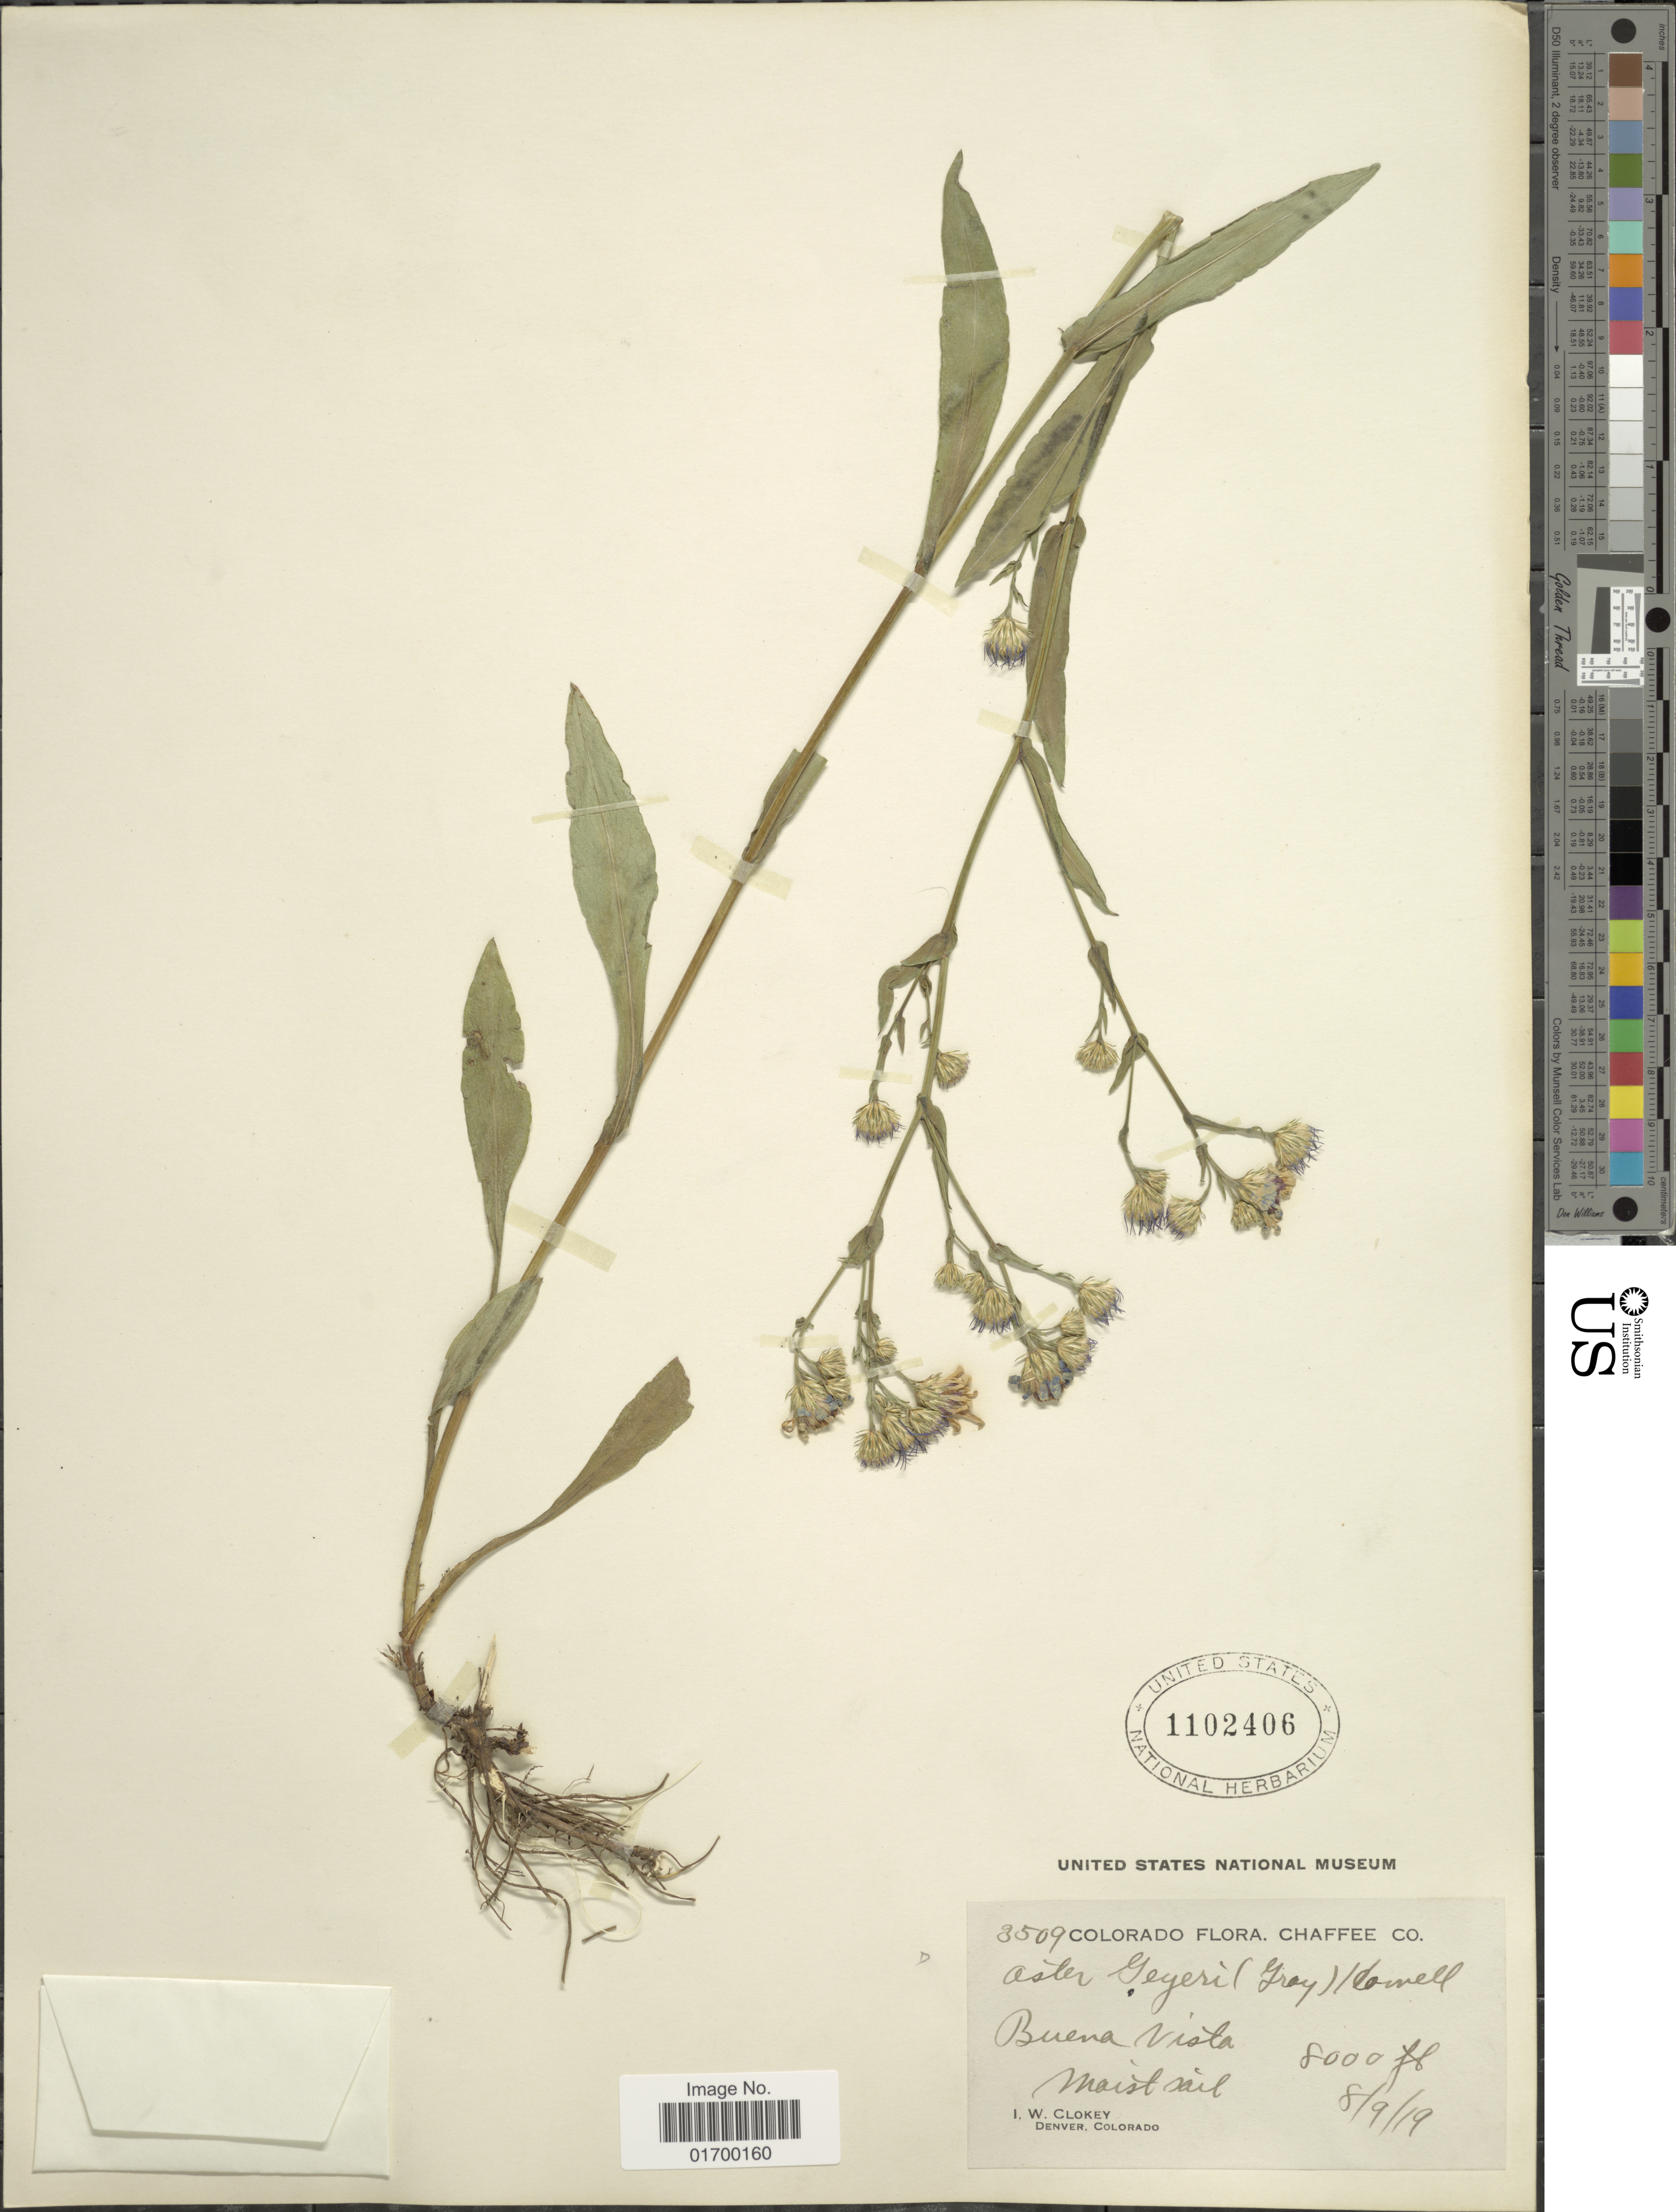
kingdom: Plantae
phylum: Tracheophyta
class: Magnoliopsida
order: Asterales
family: Asteraceae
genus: Symphyotrichum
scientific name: Symphyotrichum laeve var. geyeri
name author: (A. Gray) G.L. Nesom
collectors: I. W. Clokey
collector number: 3509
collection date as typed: Transcribed d/m/y: 9/8/19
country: United States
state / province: Colorado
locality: Chaffee Co., Buena Vista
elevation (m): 2438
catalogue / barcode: US 1102406